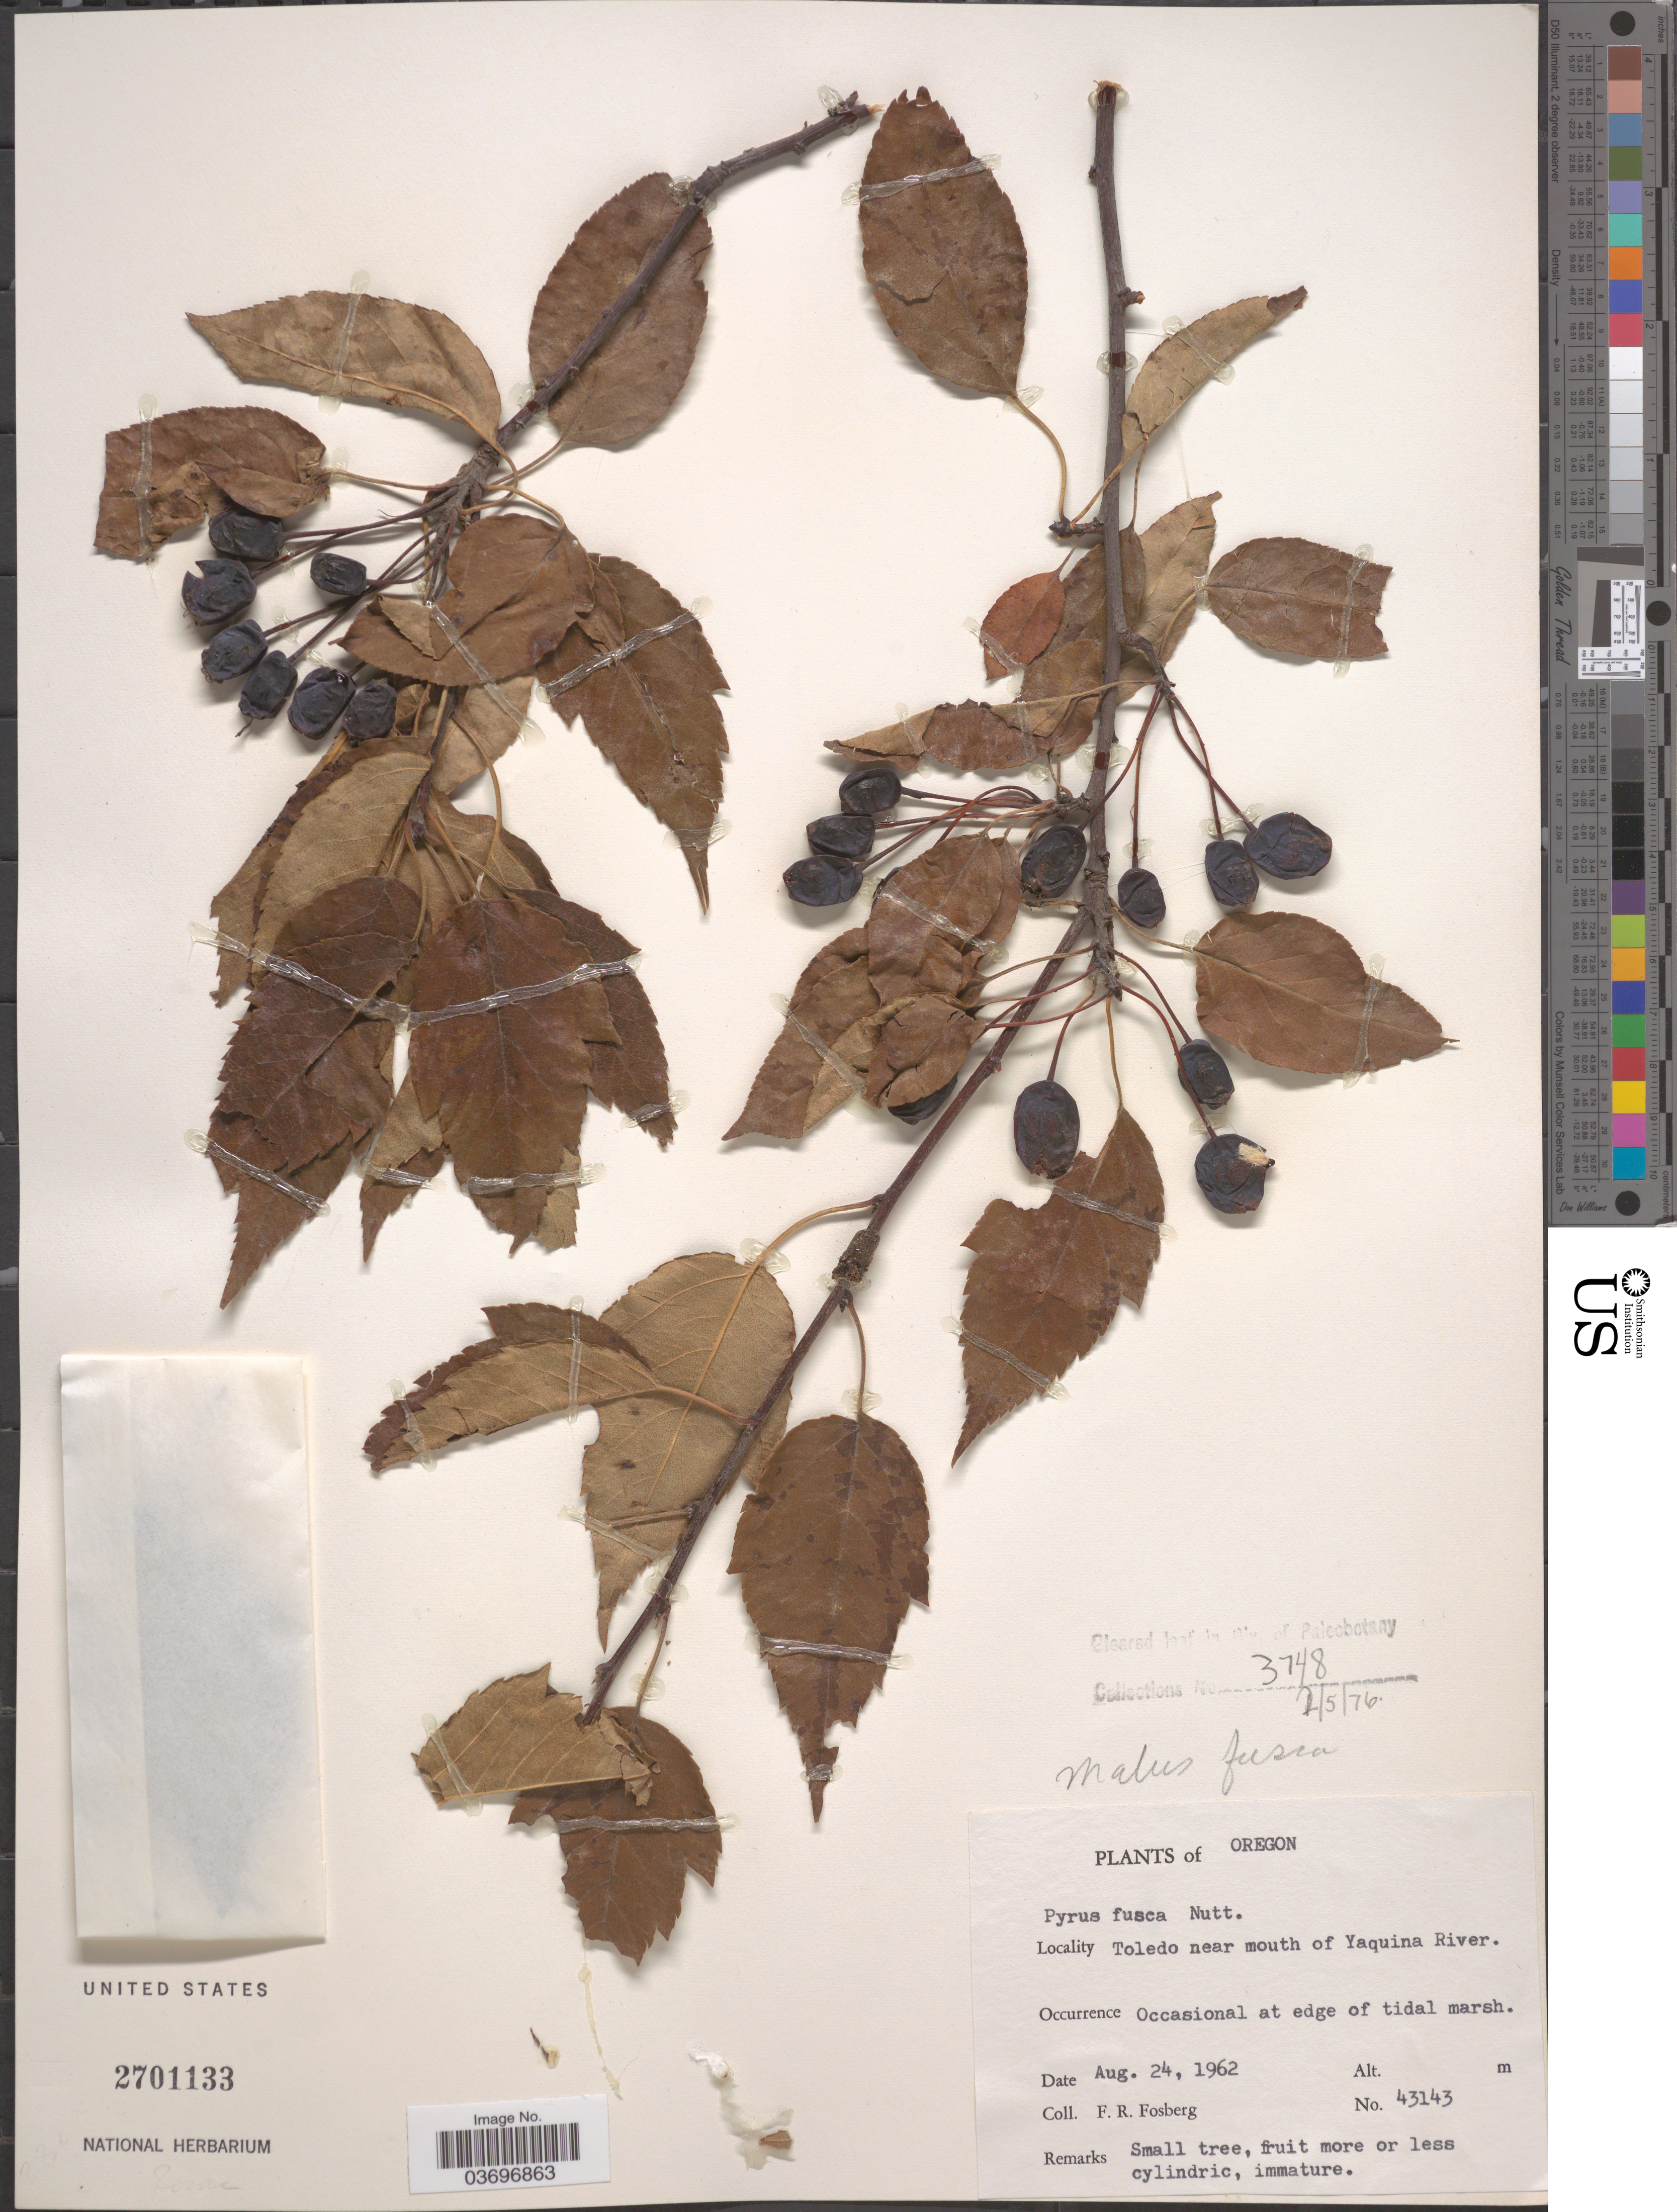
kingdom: Plantae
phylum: Tracheophyta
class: Magnoliopsida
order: Rosales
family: Rosaceae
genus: Malus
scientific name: Malus fusca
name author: (Raf.) C.K. Schneid.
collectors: F. R. Fosberg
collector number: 43143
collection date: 1962-08-24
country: United States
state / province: Oregon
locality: Toledo near mouth of Yaquina River.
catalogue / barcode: US 2701133